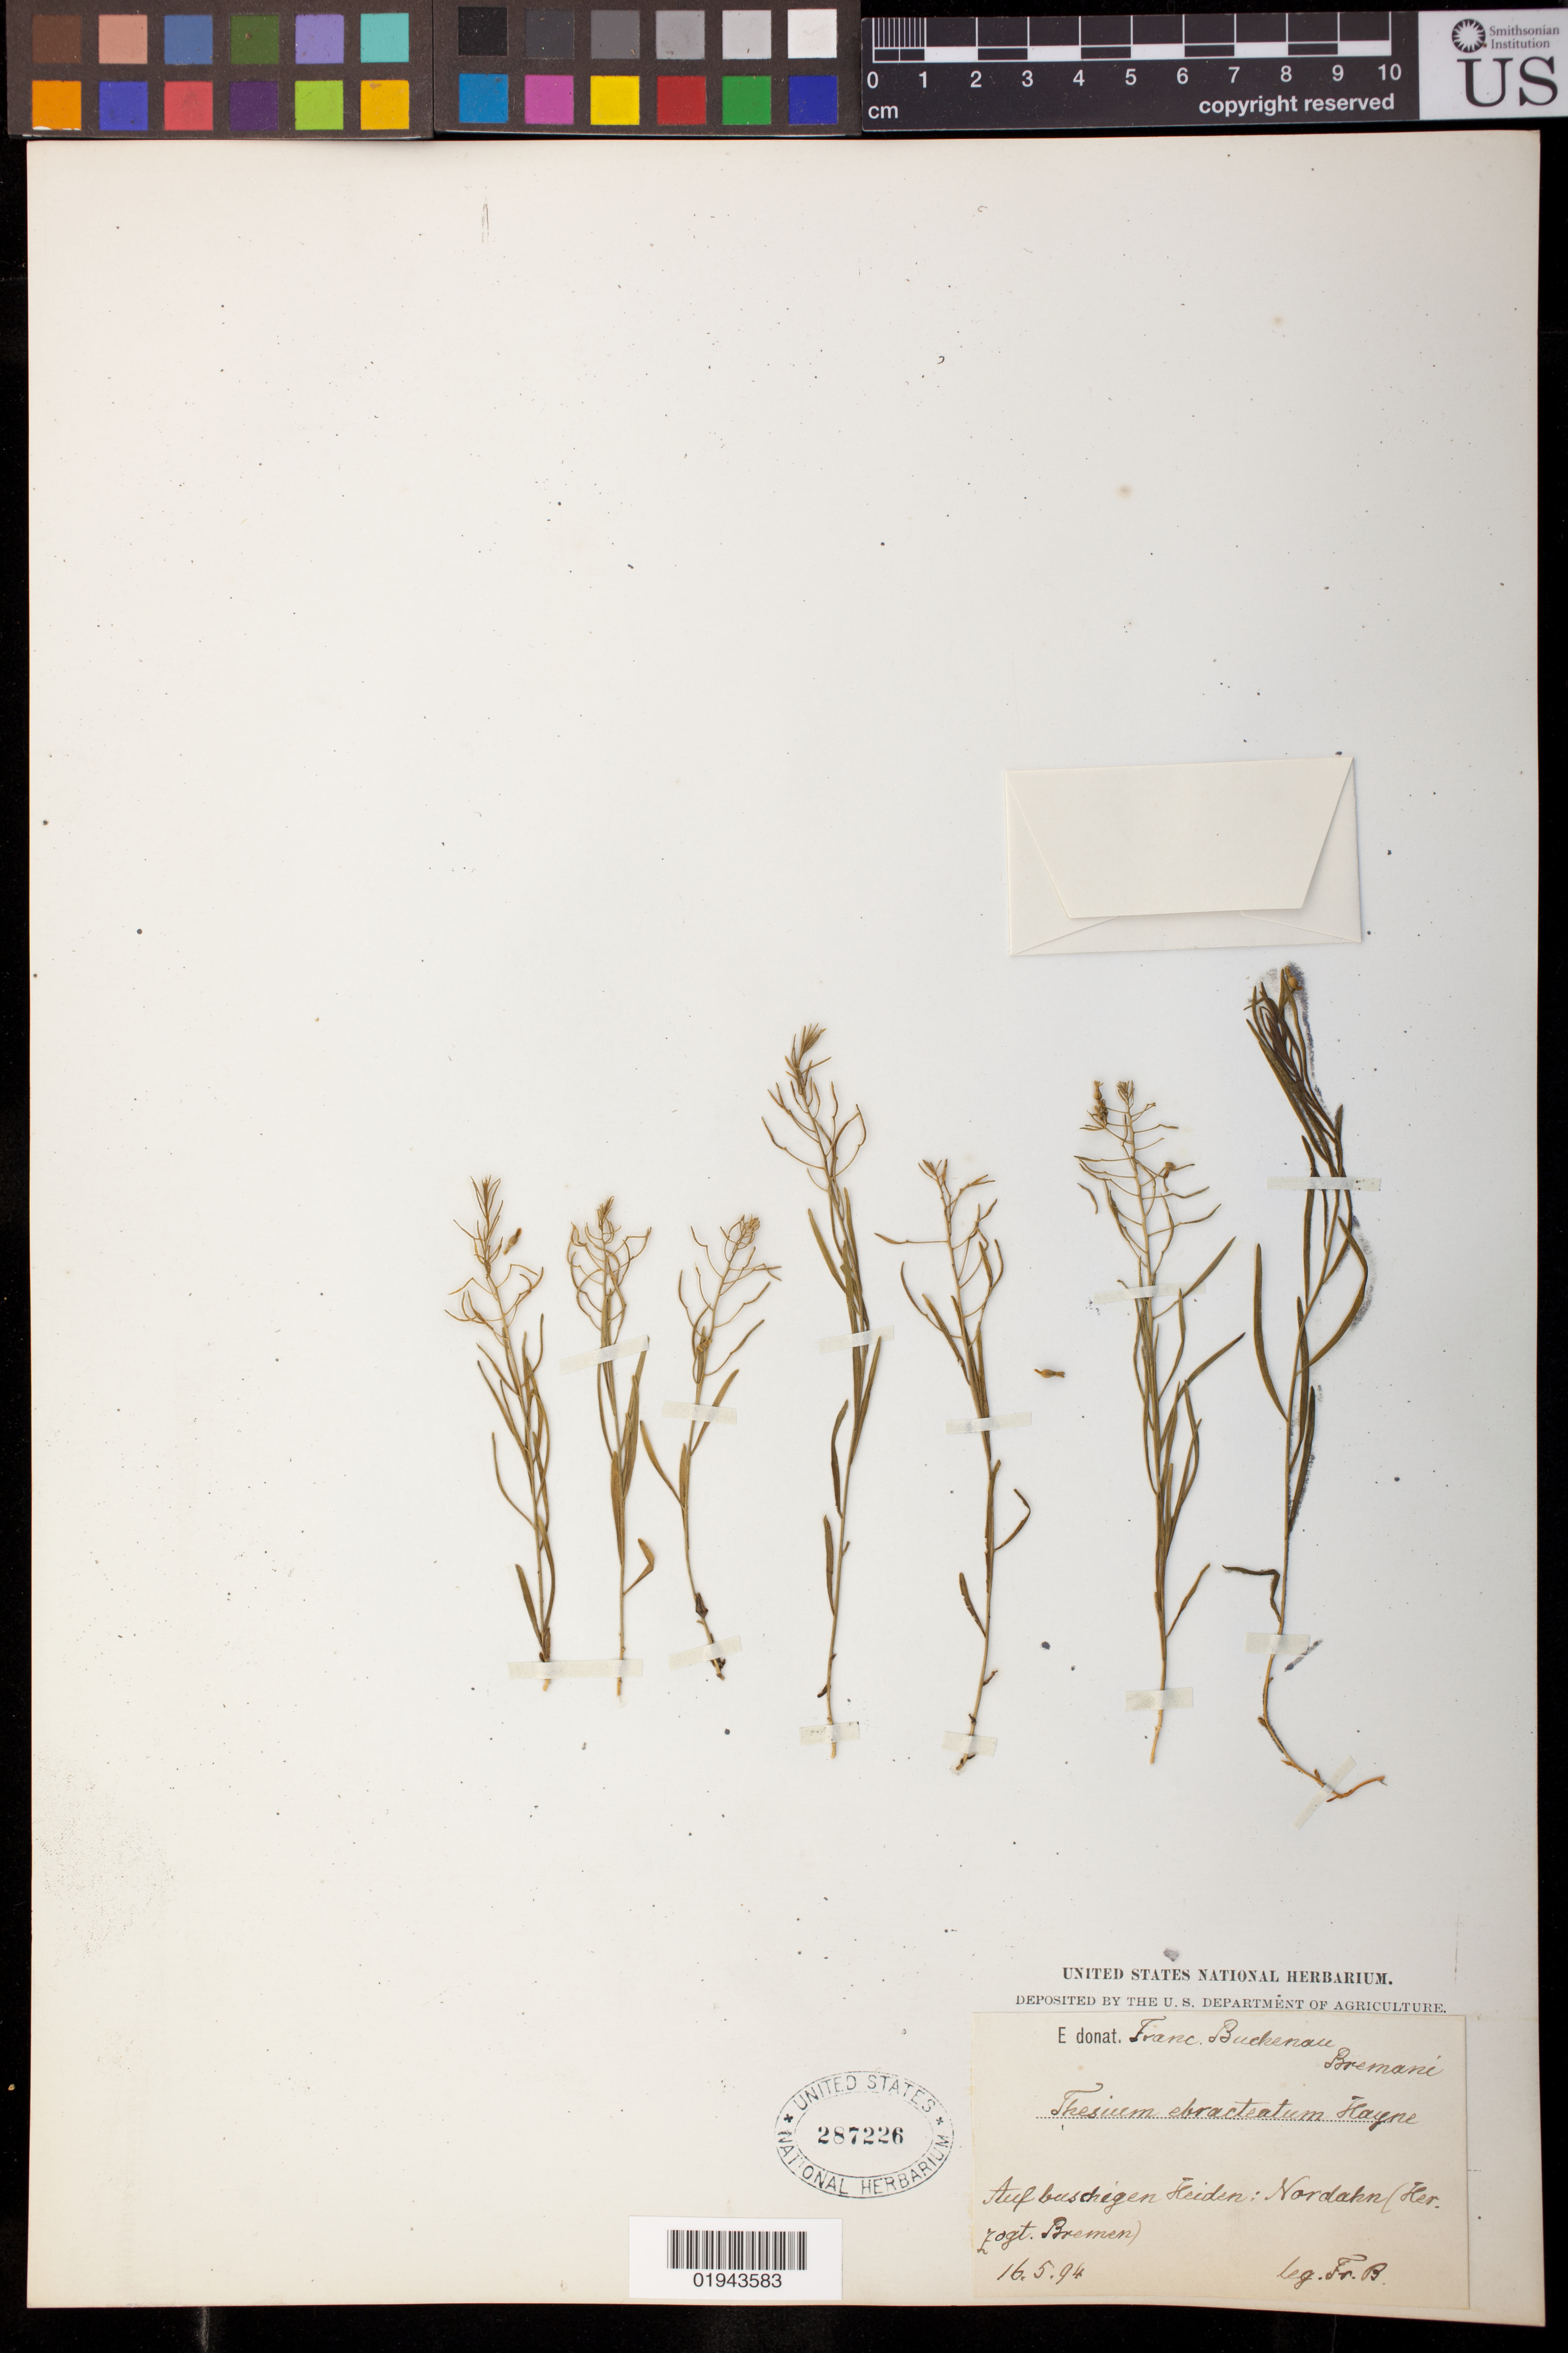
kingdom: Plantae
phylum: Tracheophyta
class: Magnoliopsida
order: Santalales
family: Thesiaceae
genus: Thesium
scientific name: Thesium ebracteatum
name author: Hayne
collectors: F. Buchenau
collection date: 1894-05-16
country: Germany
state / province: Niedersachsen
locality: Aufbaschigen Heiden: Nordahn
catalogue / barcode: US 287226